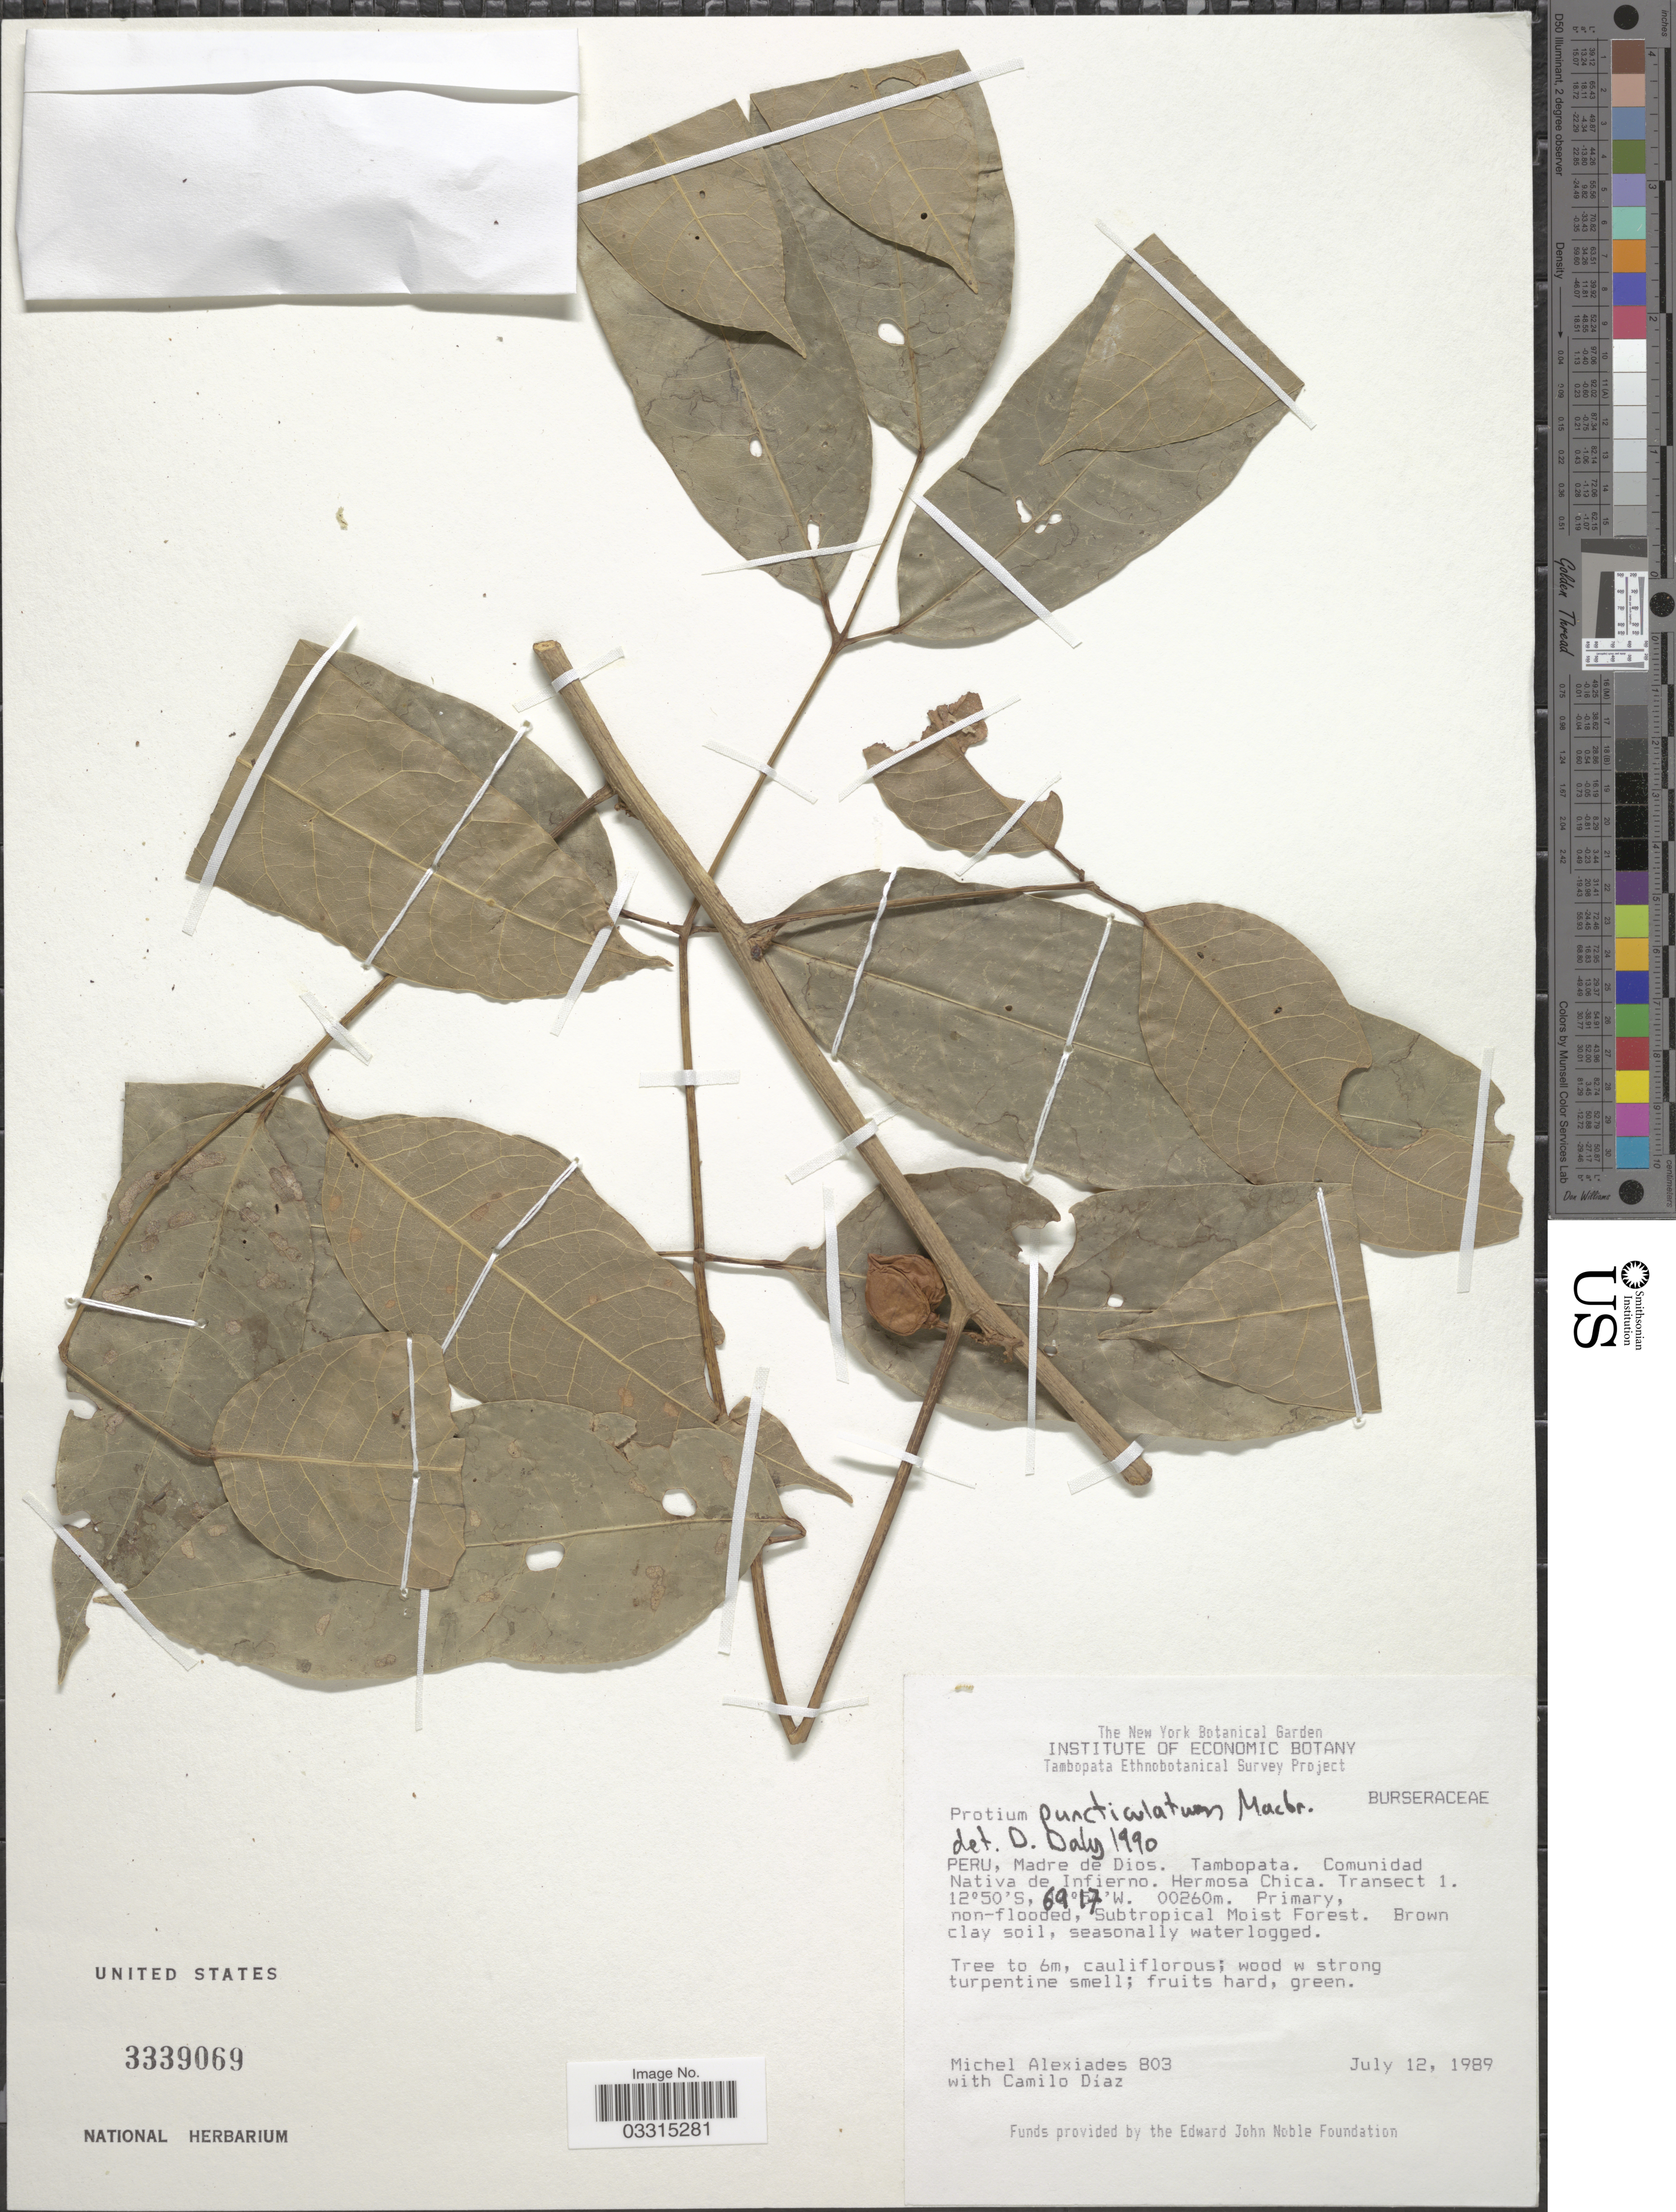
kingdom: Plantae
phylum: Tracheophyta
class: Magnoliopsida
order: Sapindales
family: Burseraceae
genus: Protium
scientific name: Protium puncticulatum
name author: J.F. Macbr.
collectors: M. Alexiades & C. Díaz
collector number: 803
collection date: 1989-07-12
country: Peru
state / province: Madre de Dios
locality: Tambopata. Comunidad Nativa de Infierno. Hermosa Chica. Transect 1.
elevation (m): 260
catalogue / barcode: US 3339069